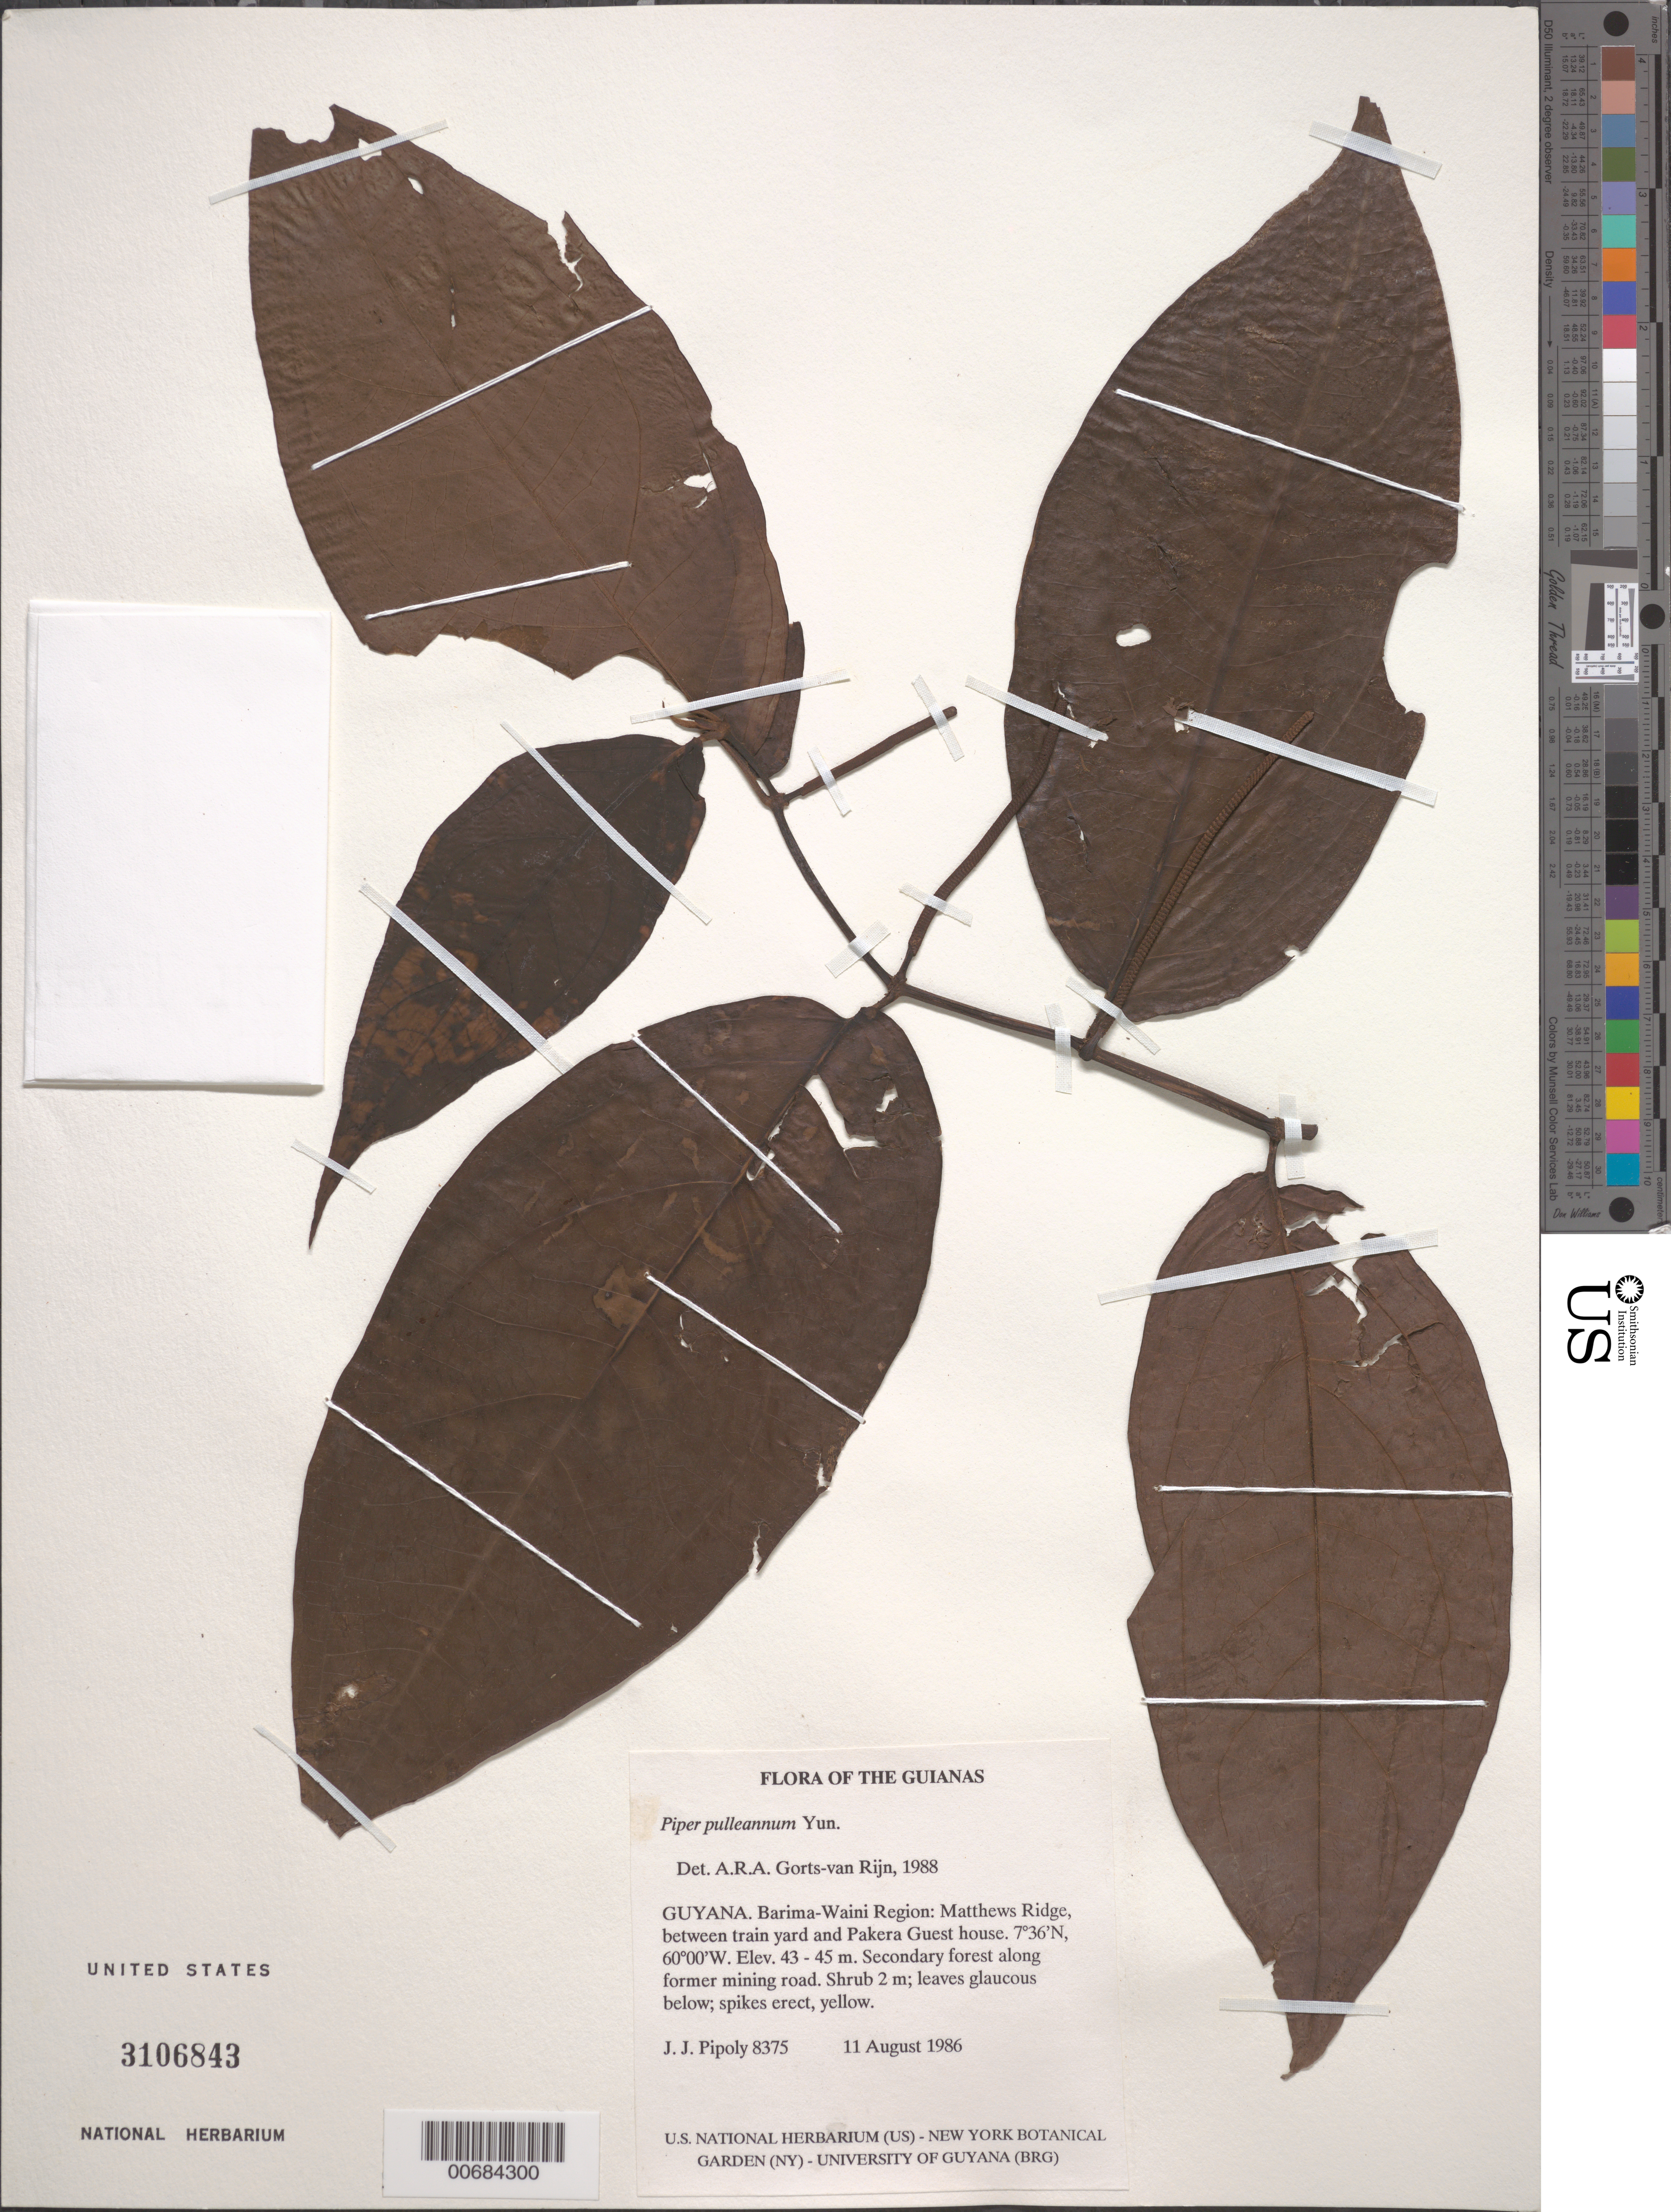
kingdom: Plantae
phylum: Tracheophyta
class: Magnoliopsida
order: Piperales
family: Piperaceae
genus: Piper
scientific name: Piper pulleanum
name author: Yunck.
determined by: Görts-van Rijn, A. R. A.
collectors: J. J. Pipoly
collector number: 8375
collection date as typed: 11 August 1986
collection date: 1986-08-11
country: Guyana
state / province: Barima-Waini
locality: Matthews Ridge, between train yard and Pakera Guest house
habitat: Secondary forest along former mining road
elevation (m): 45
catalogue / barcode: US 3106843